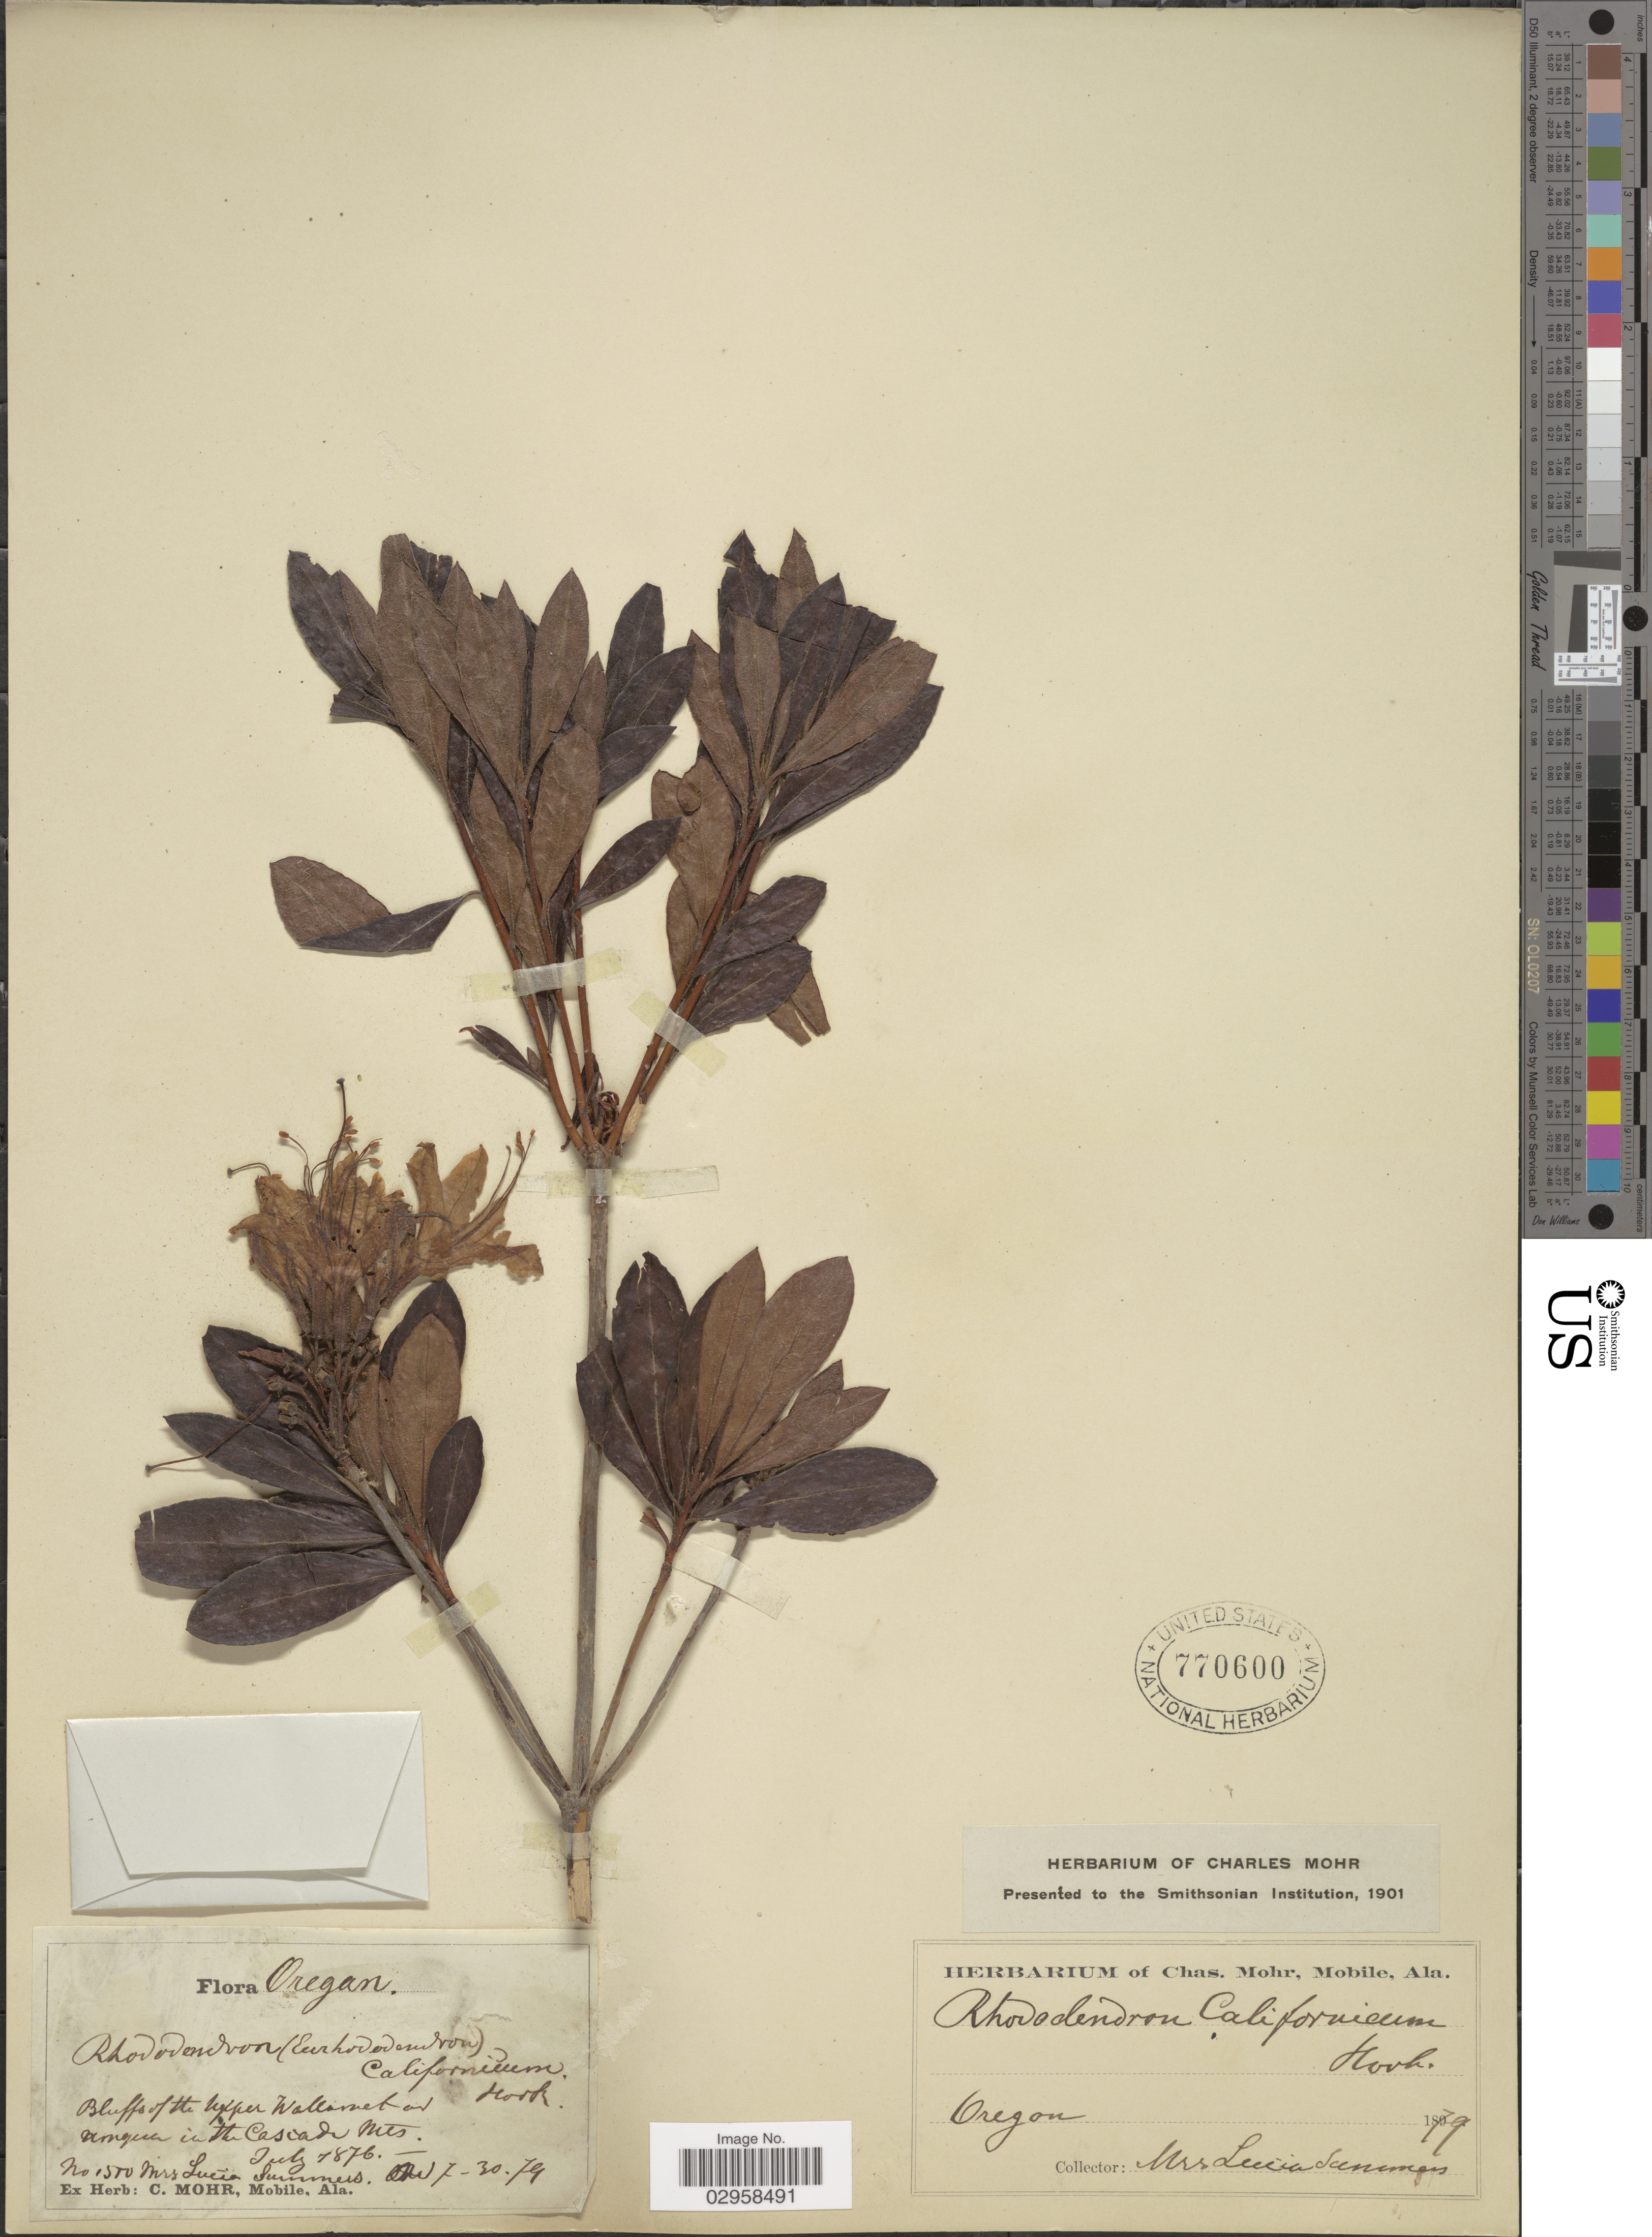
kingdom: Plantae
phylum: Tracheophyta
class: Magnoliopsida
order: Ericales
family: Ericaceae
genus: Rhododendron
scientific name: Rhododendron macrophyllum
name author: D. Don ex G. Don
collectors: L. Summers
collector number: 1500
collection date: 1879-07-30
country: United States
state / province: Oregon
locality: Bluffs of the Upper Wallonet and Umpqua in the Cascade Mts.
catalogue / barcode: US 770600